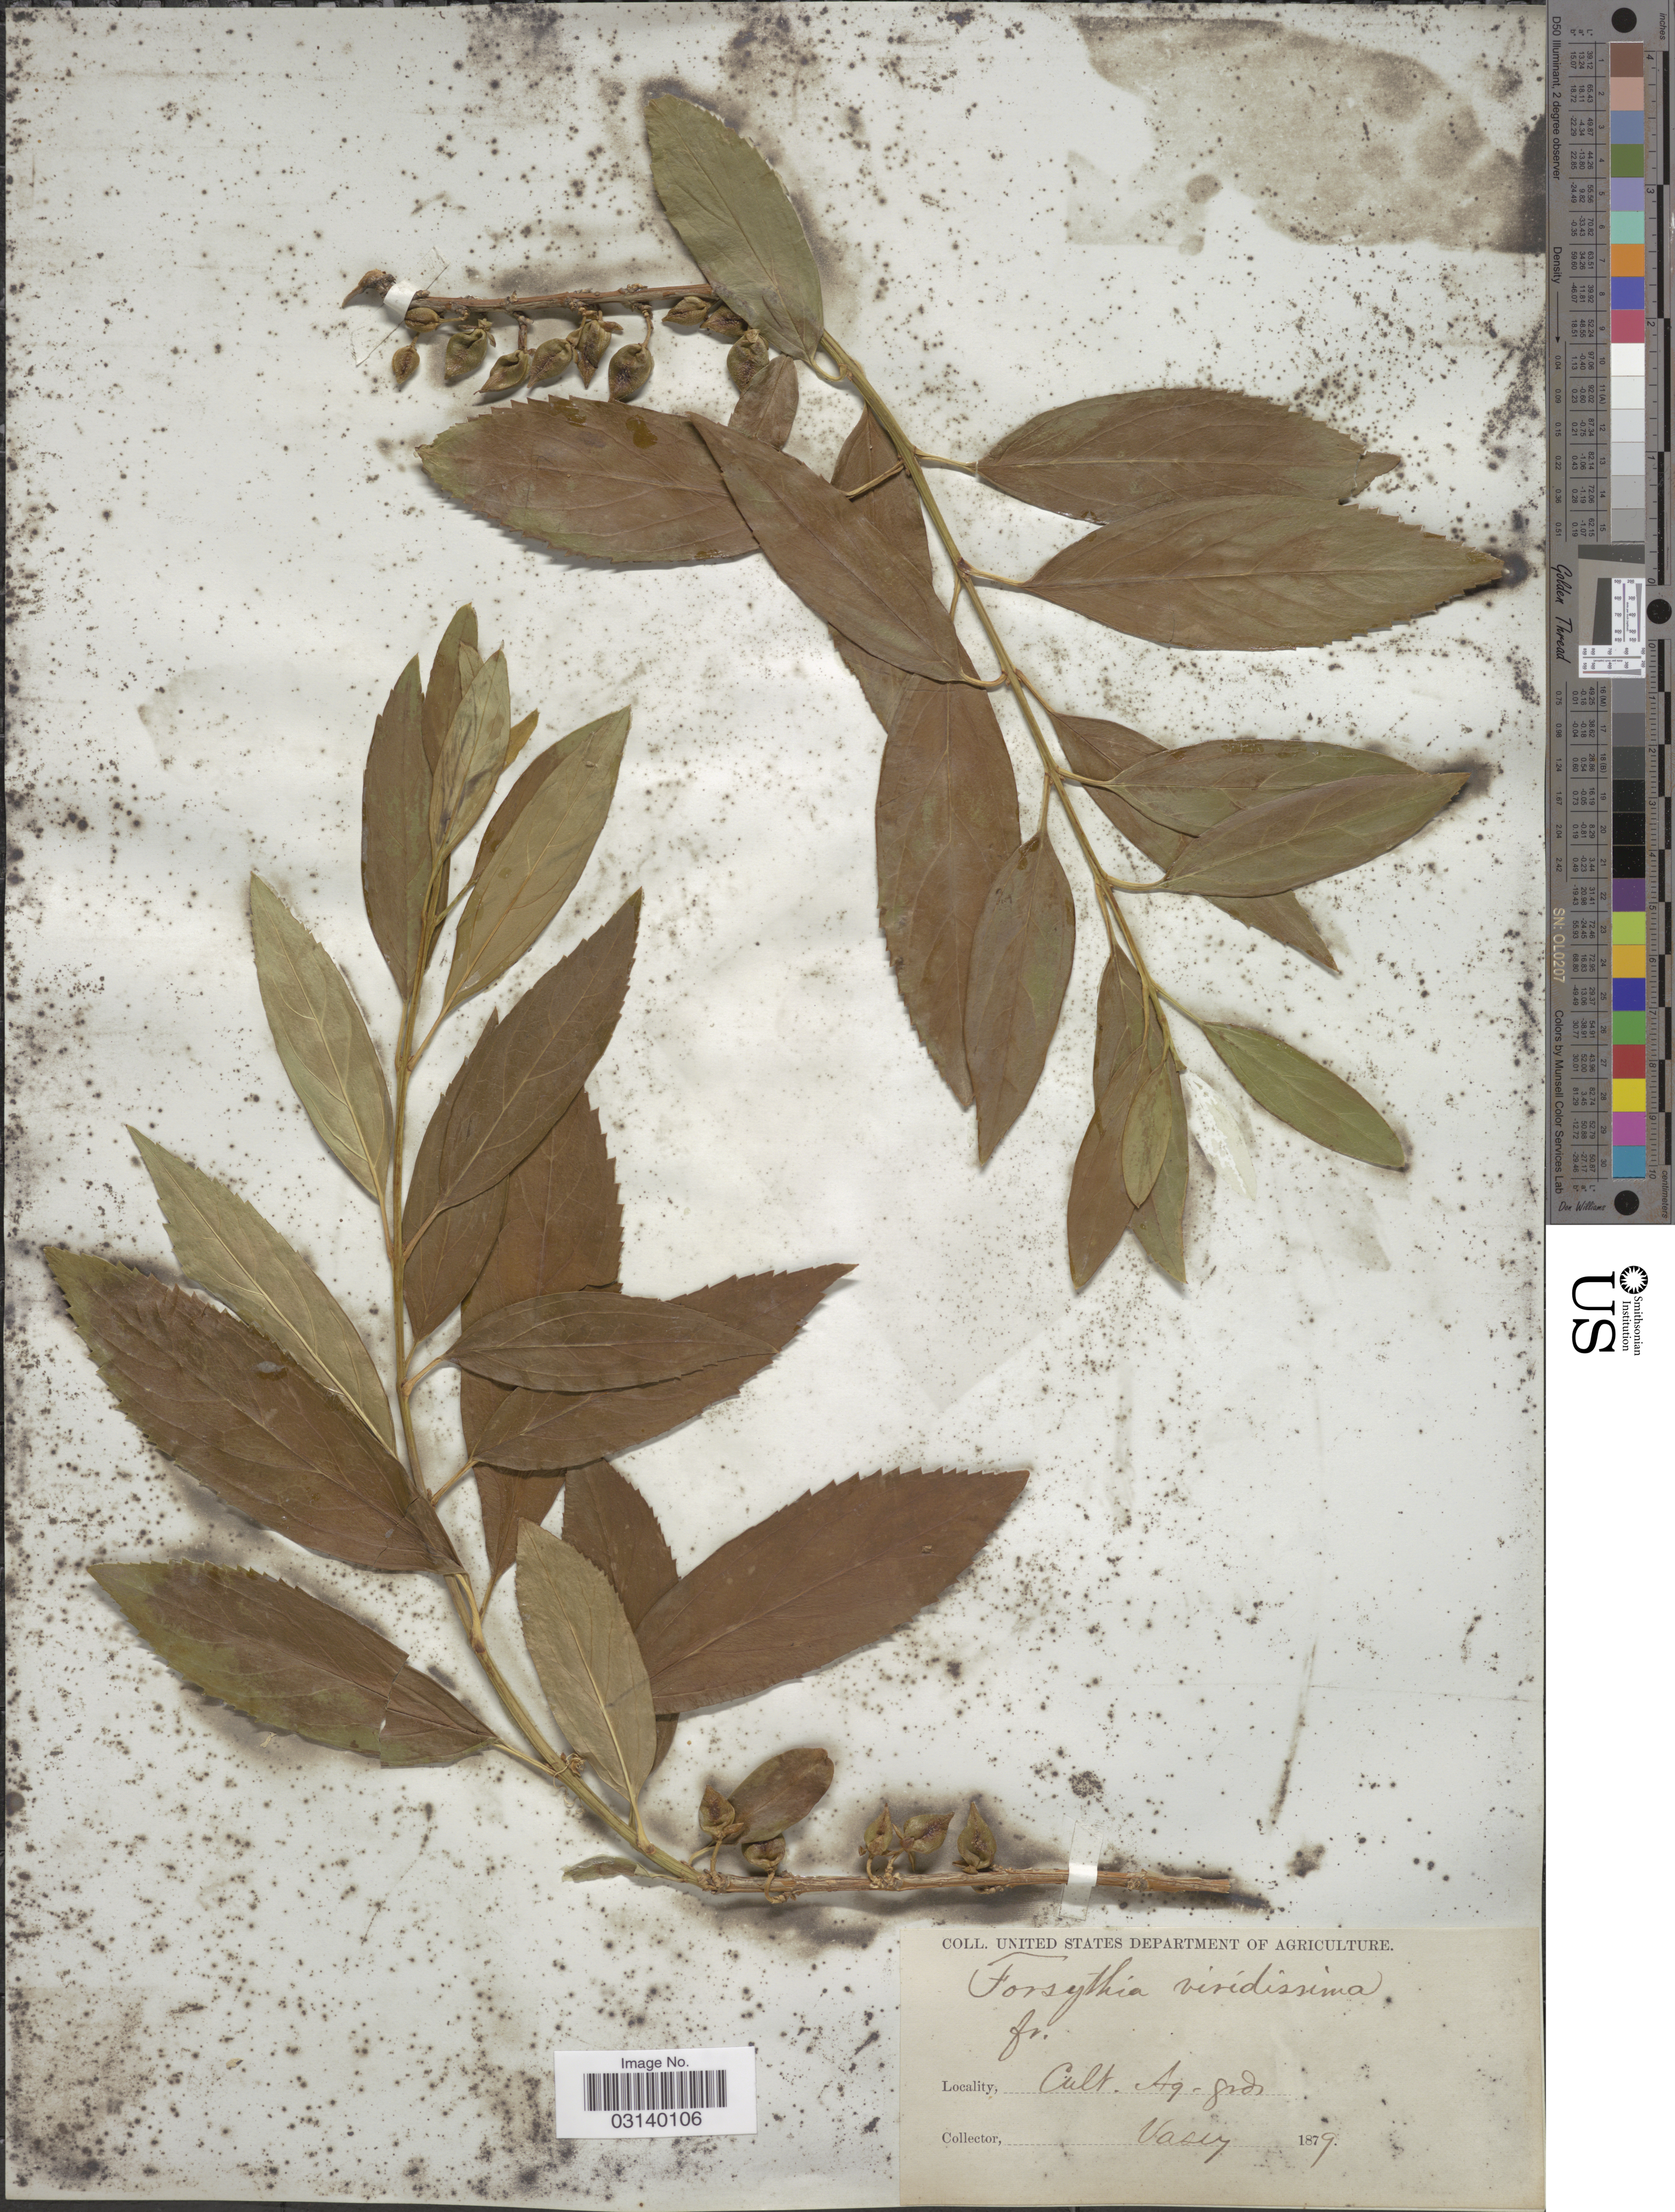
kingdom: Plantae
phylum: Tracheophyta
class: Magnoliopsida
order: Lamiales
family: Oleaceae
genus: Forsythia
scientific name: Forsythia viridissima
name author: Lindl.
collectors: Vasey, --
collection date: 1879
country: United States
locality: Cult. Ag. grds.